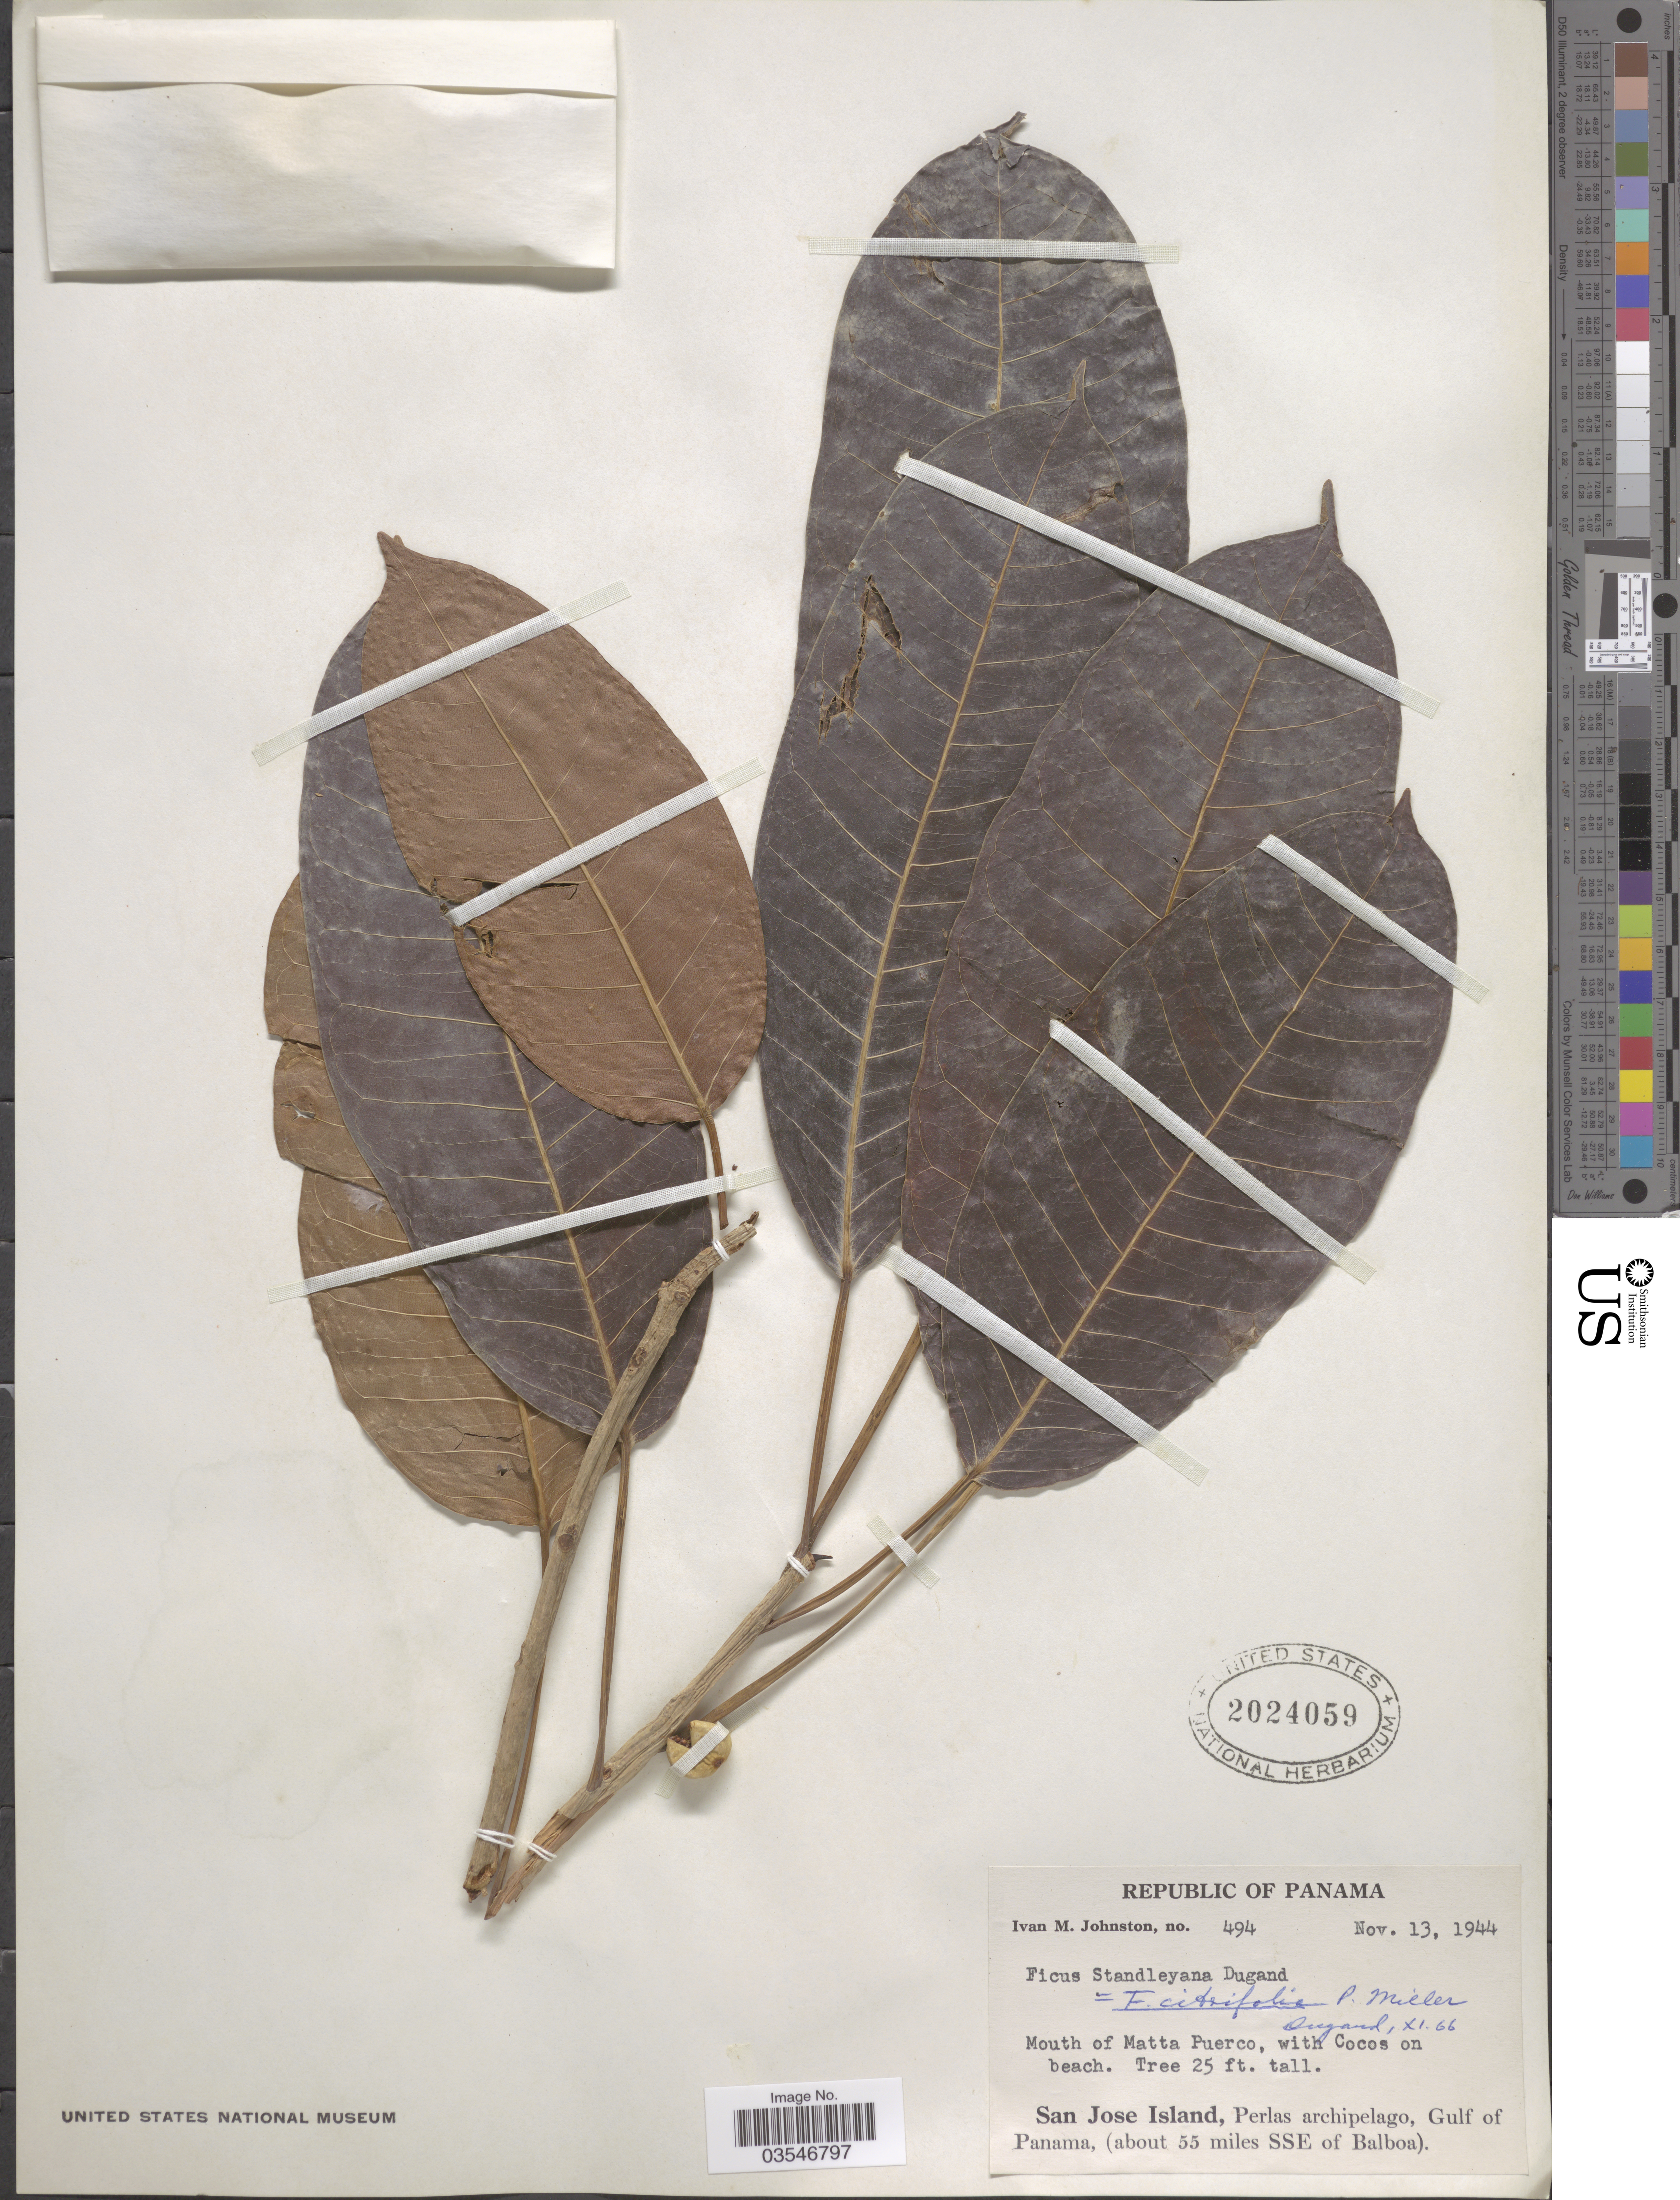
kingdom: Plantae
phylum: Tracheophyta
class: Magnoliopsida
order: Rosales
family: Moraceae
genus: Ficus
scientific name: Ficus citrifolia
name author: Mill.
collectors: I.M. Johnston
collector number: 494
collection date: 1944-11-13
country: Panama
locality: Mouth of matta Puerco. San Jose Island, Perlas archipelago, Gulf of Panama, (about 55 miles SSE of Balboa).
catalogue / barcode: US 2024059